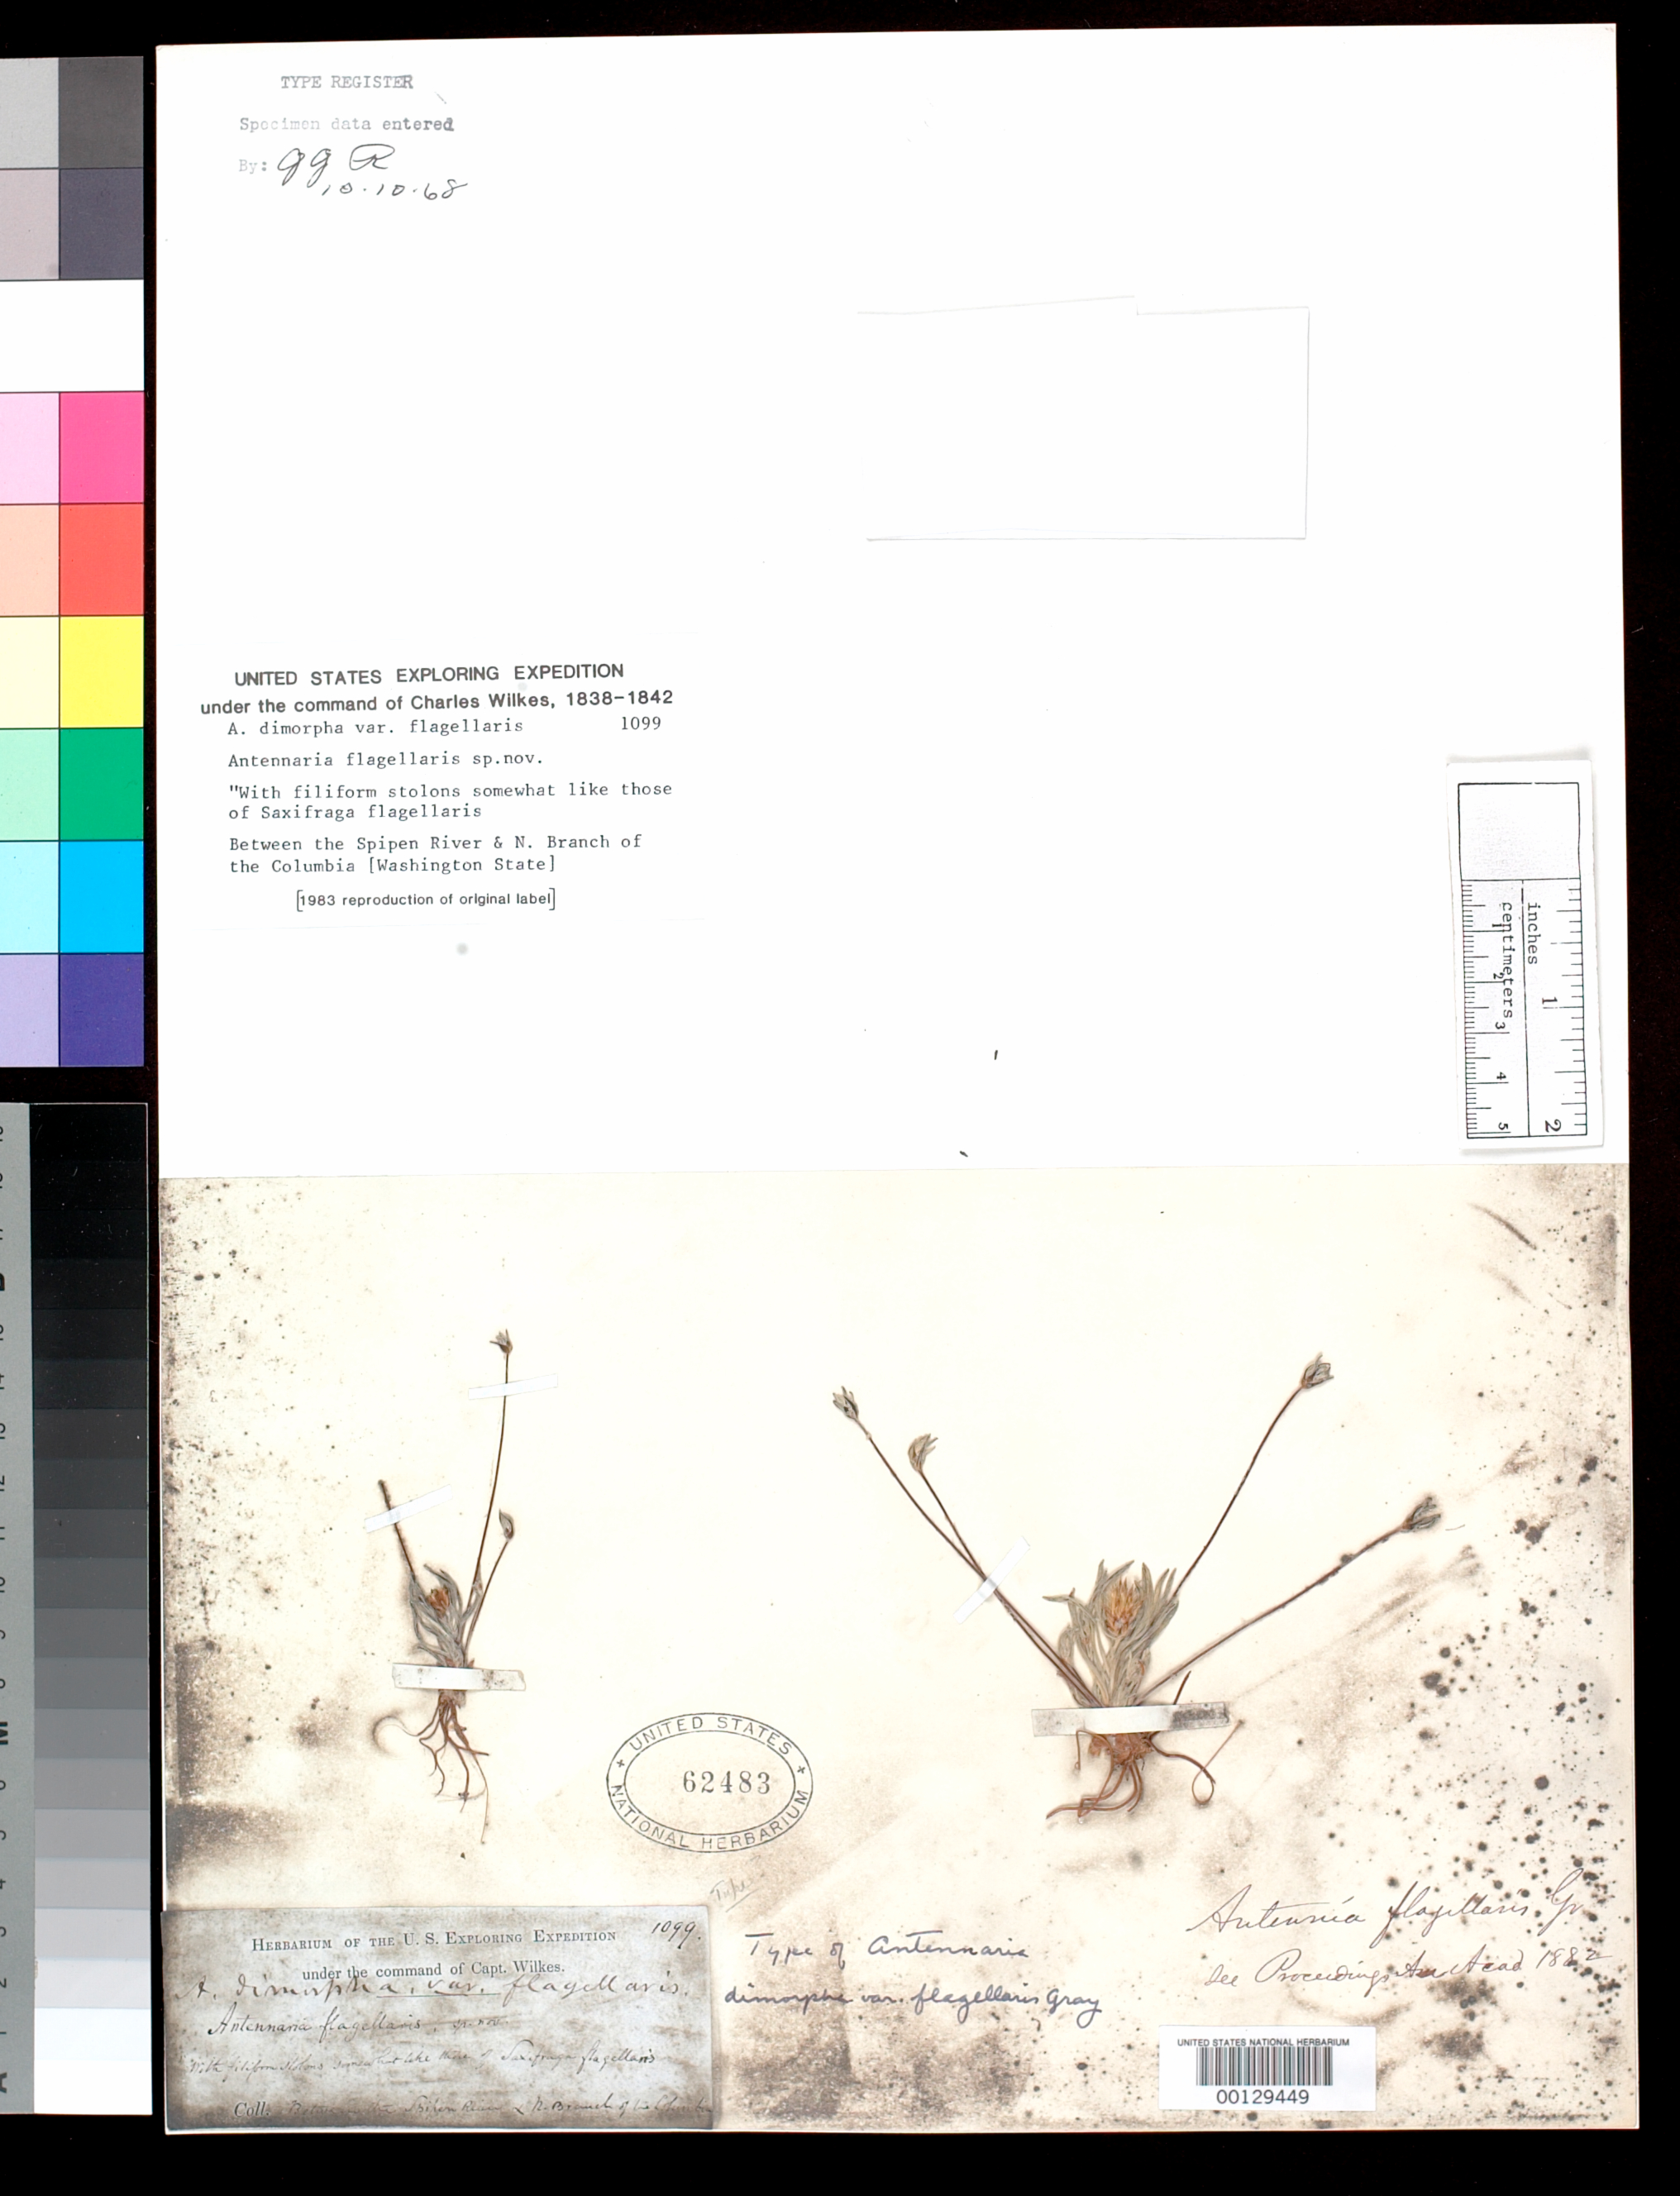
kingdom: Plantae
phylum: Tracheophyta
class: Magnoliopsida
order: Asterales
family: Asteraceae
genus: Antennaria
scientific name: Antennaria dimorpha var. flagellaris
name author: A. Gray in Torr.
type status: Holotype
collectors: Wilkes Explor. Exped.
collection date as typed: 1838 to -- --- 1842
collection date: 1838/1842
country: United States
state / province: Washington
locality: Between Spipen River & N fork of Columbia.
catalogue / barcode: US 62483